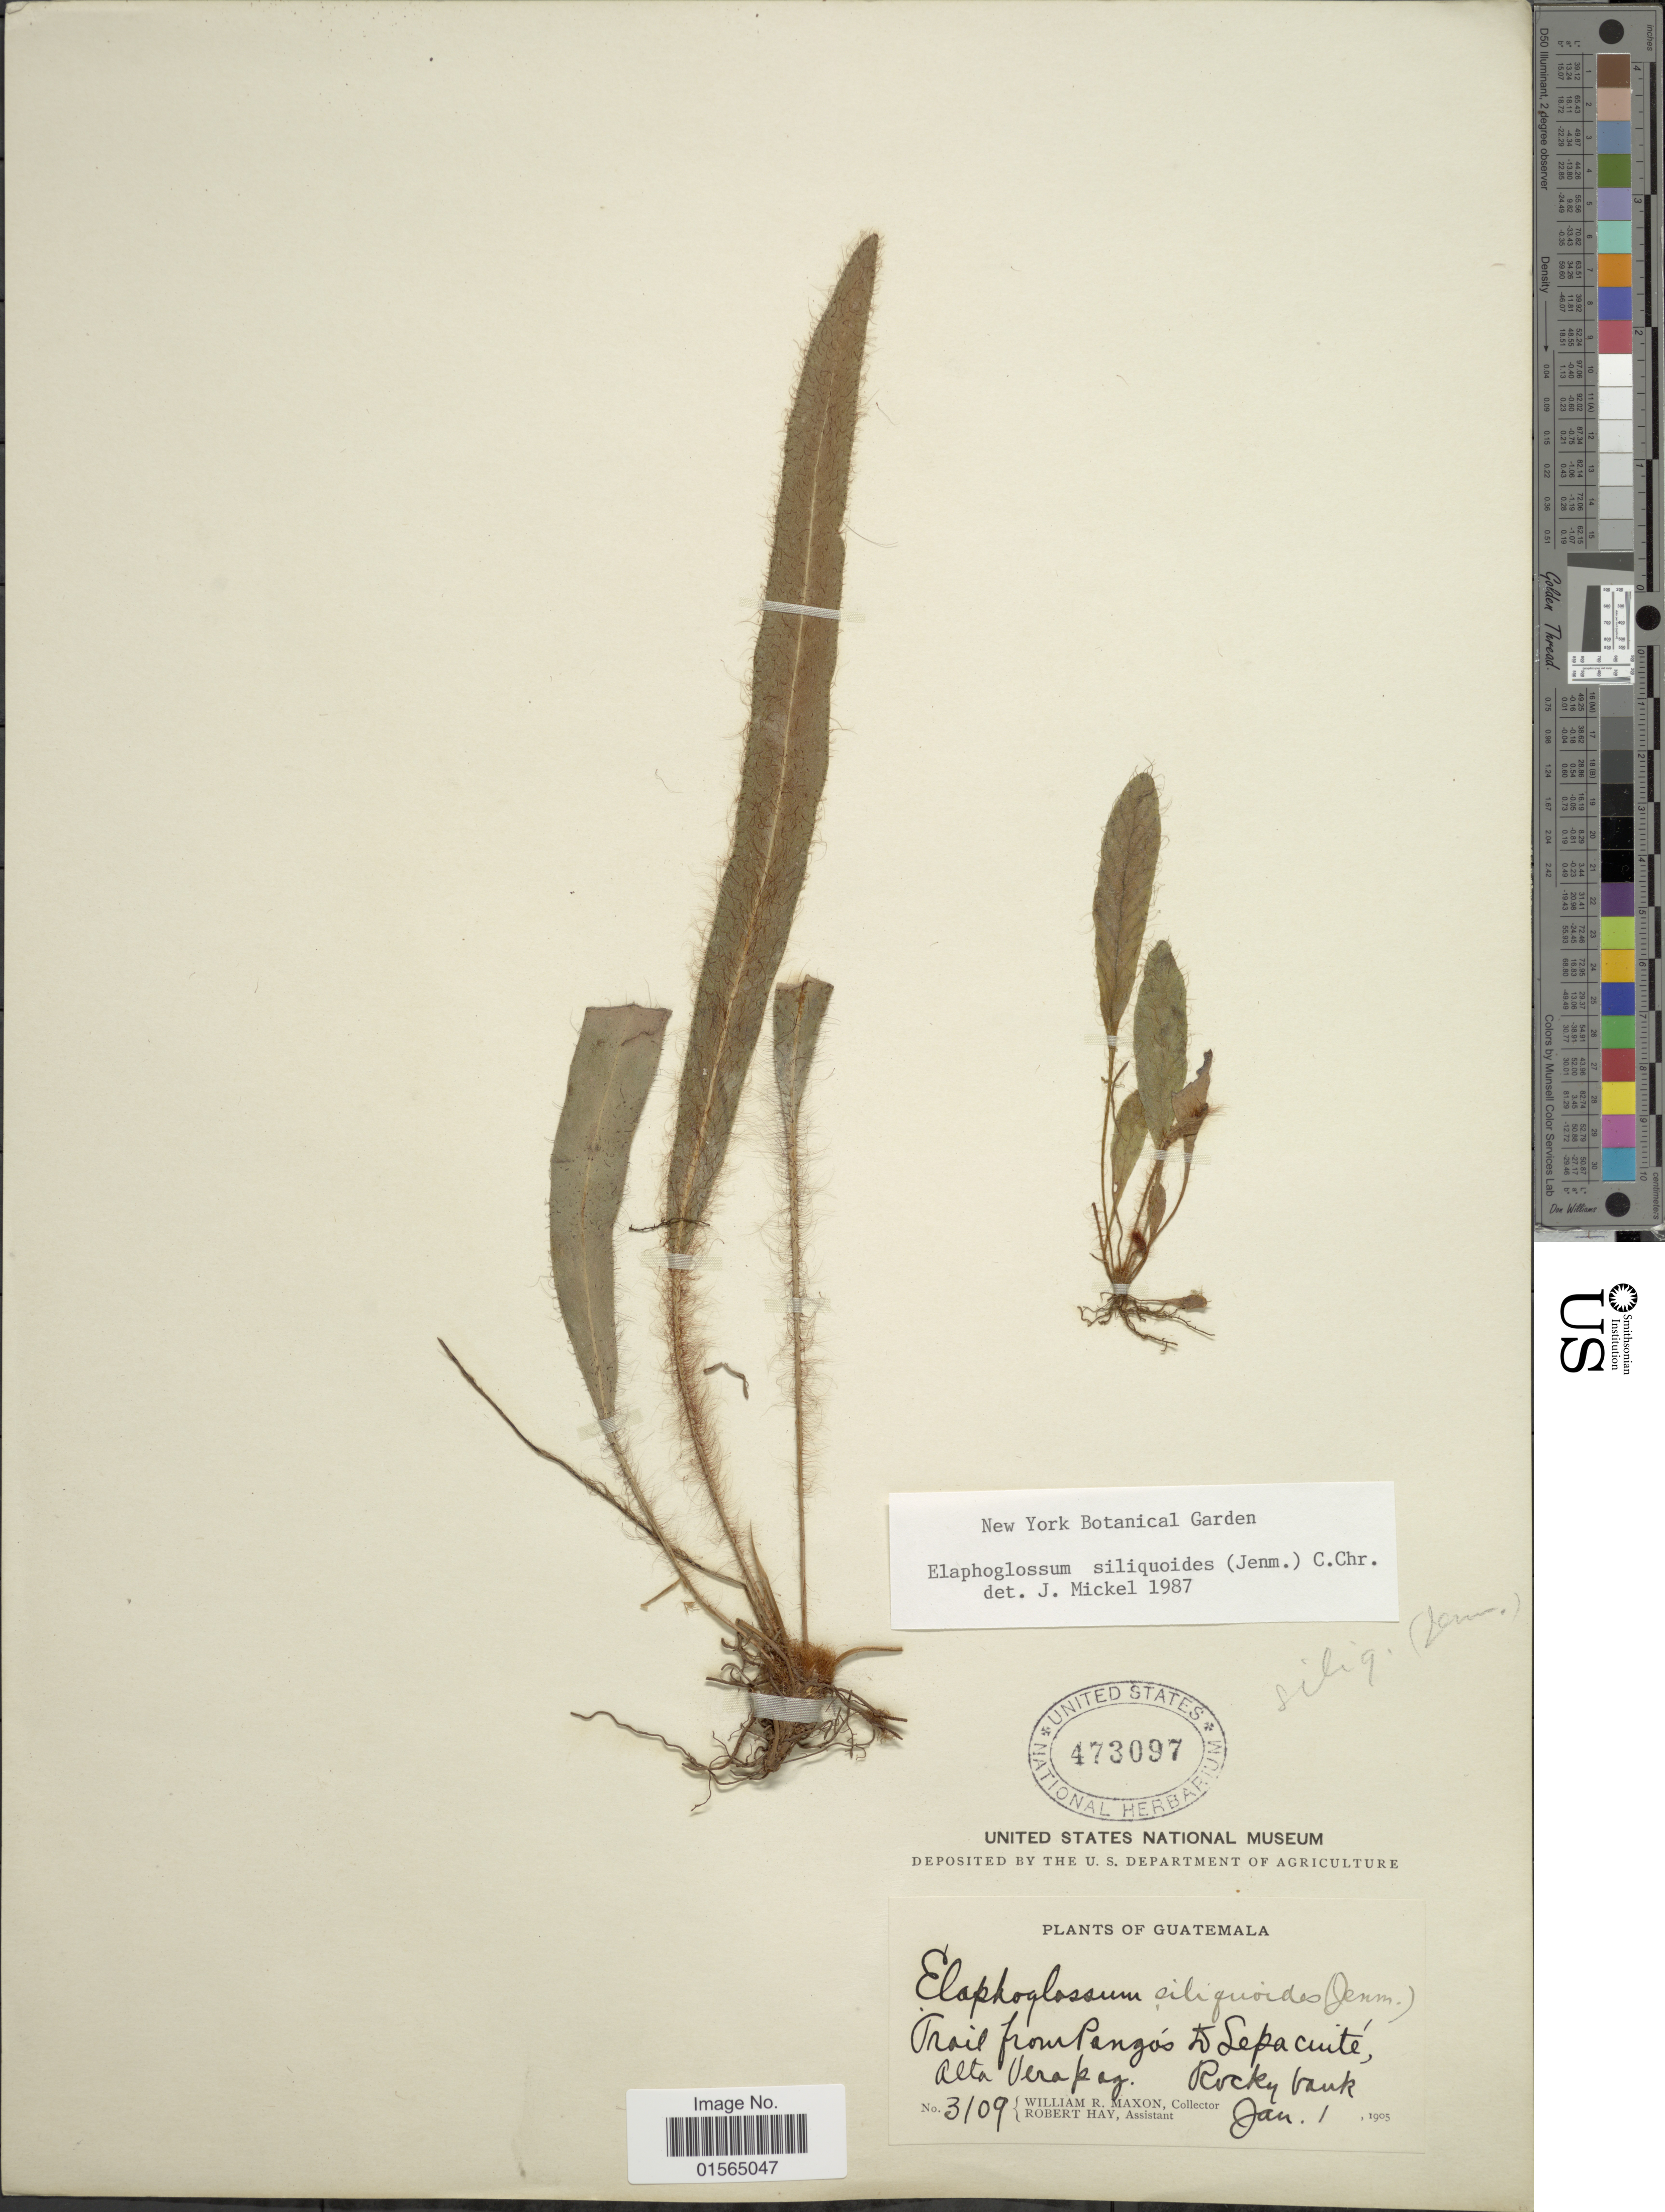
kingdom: Plantae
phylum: Tracheophyta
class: Polypodiopsida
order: Polypodiales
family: Dryopteridaceae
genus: Elaphoglossum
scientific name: Elaphoglossum siliquoides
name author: (Jenman) C. Chr.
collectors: W. R. Maxon & R. H. Hay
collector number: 3109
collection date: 1905-01-01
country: Guatemala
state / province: Alta Verapaz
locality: Trail from Pangás to Sepacuité, Alta Verapaz.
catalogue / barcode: US 473097